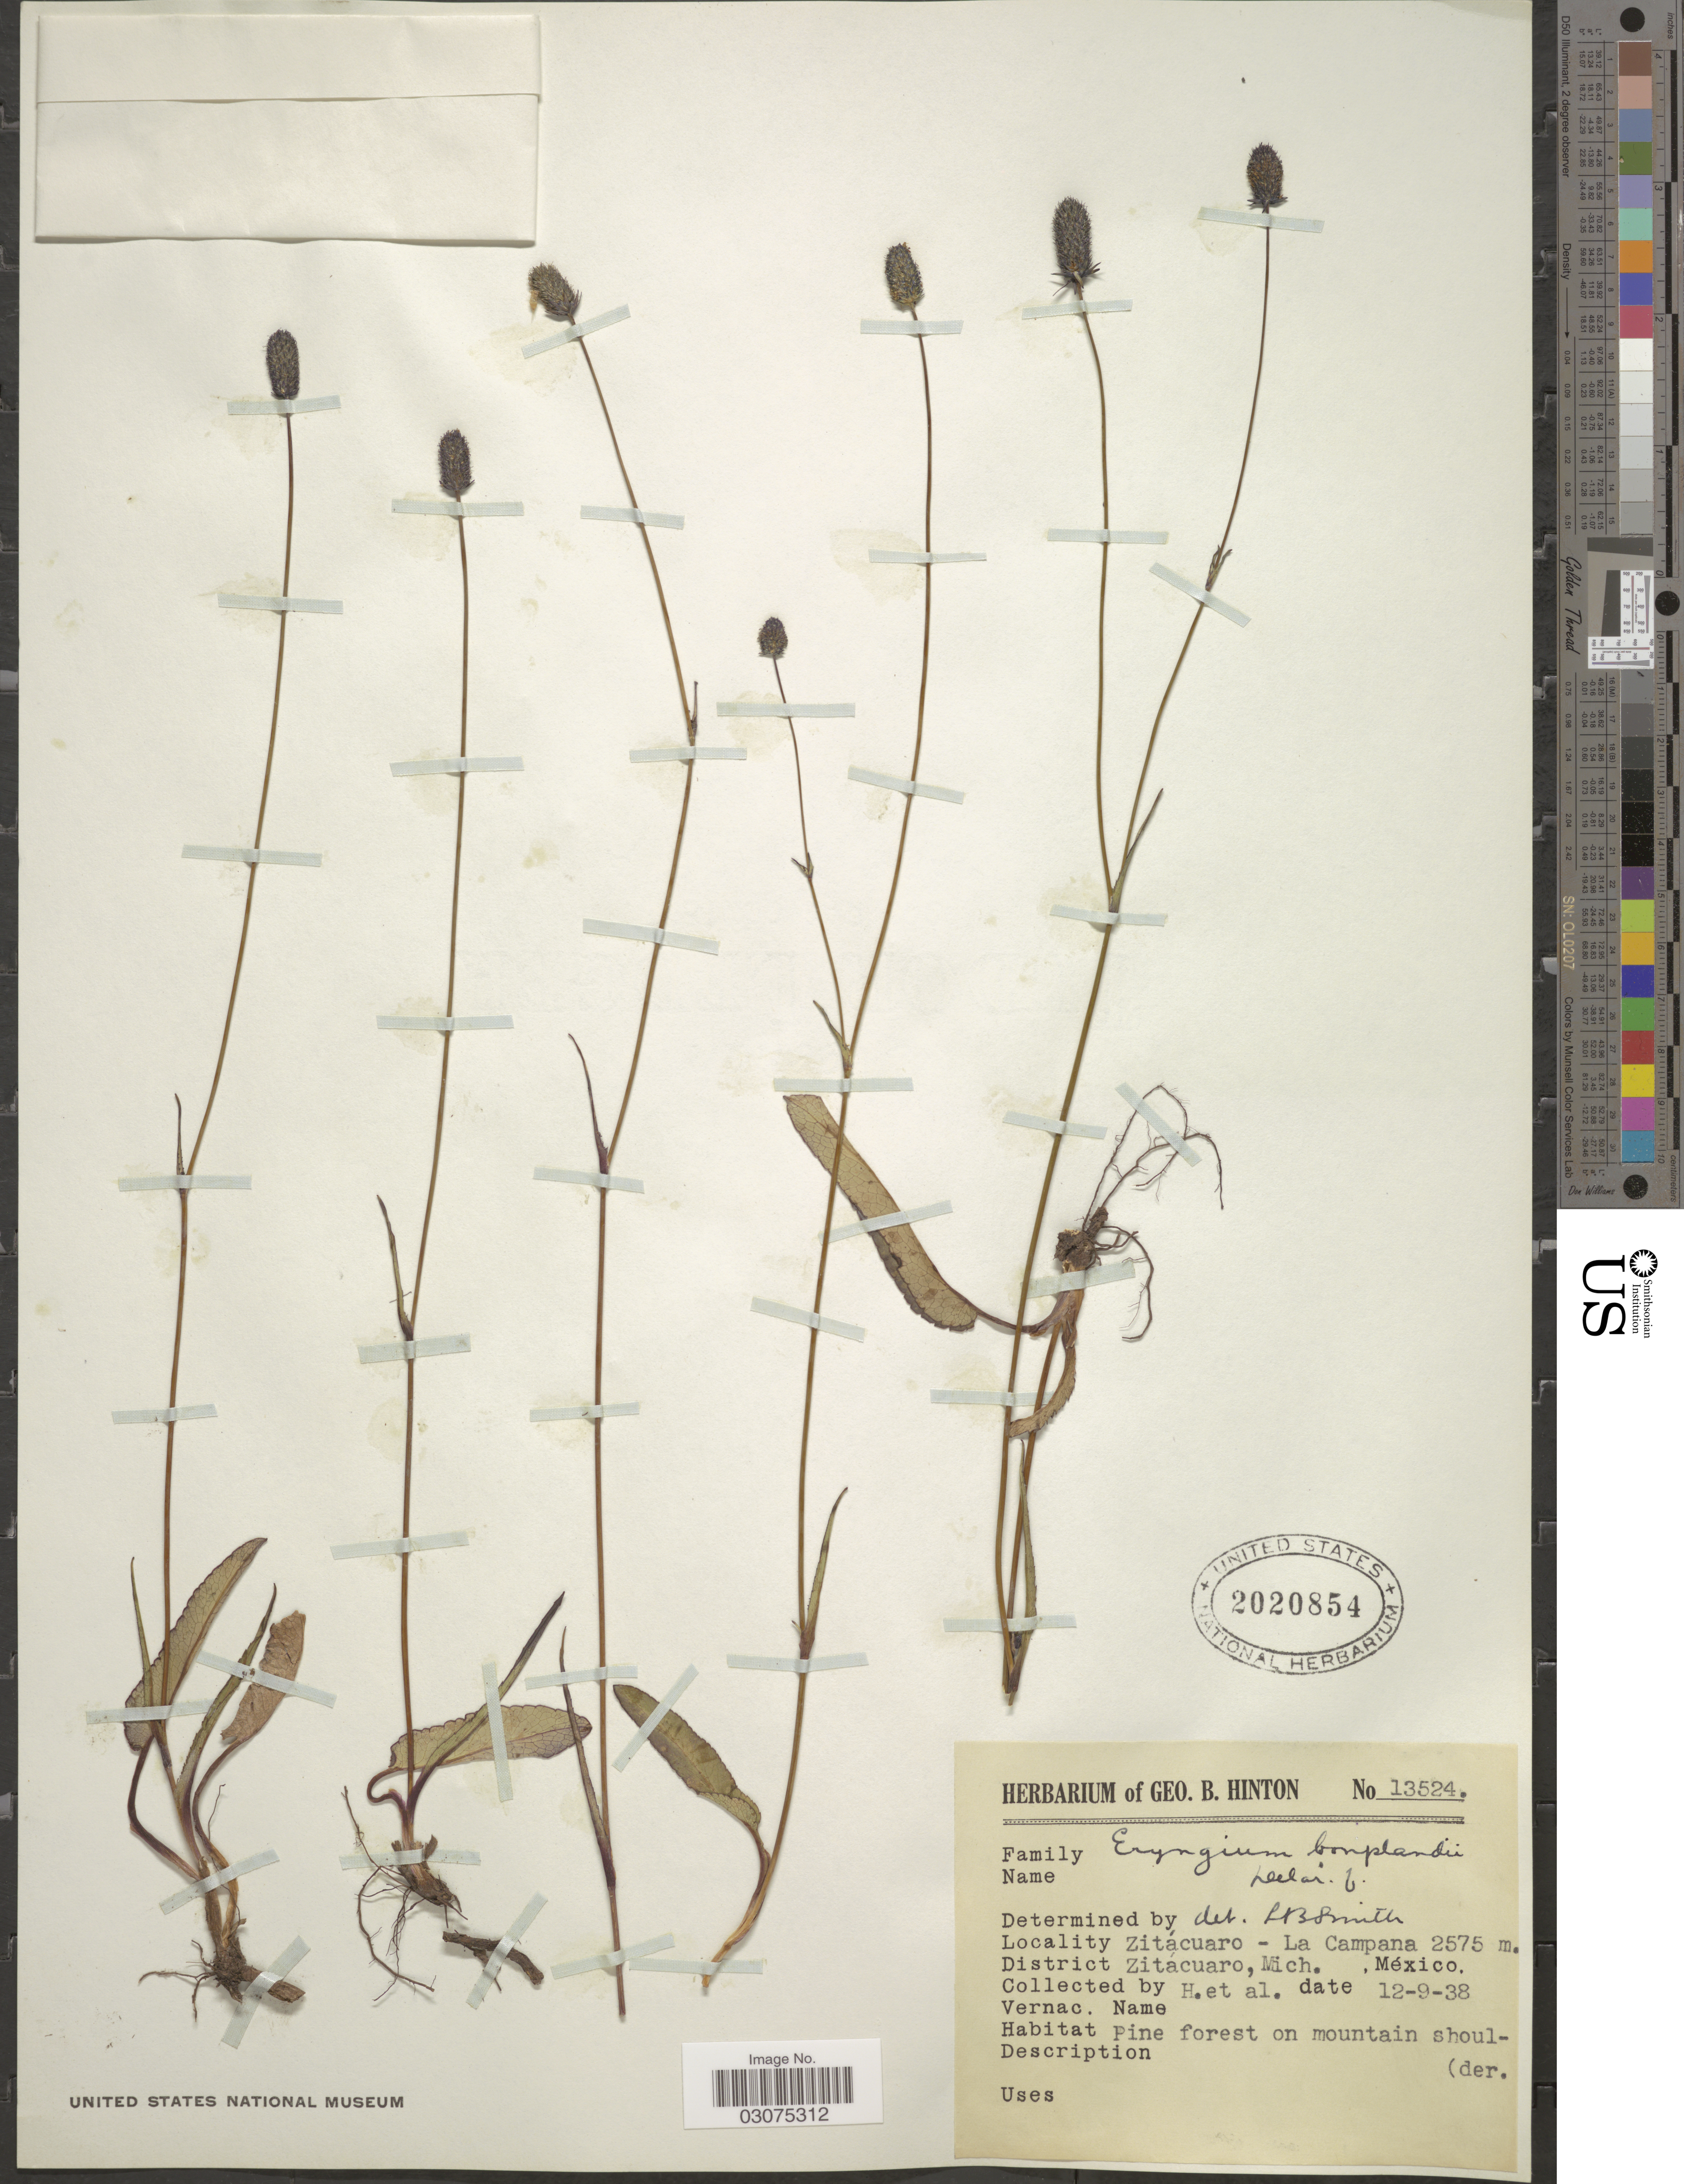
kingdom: Plantae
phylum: Tracheophyta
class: Magnoliopsida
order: Apiales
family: Apiaceae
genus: Eryngium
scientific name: Eryngium bonplandii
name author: F. Delaroche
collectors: G. B. Hinton & et al.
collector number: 13524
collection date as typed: Transcribed d/m/y: 12/9/38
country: Mexico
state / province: Michoacán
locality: Zitácuaro - La Campana. District Zitácuaro. Pine forest on mountain shoulder.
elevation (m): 2575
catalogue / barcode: US 2020854